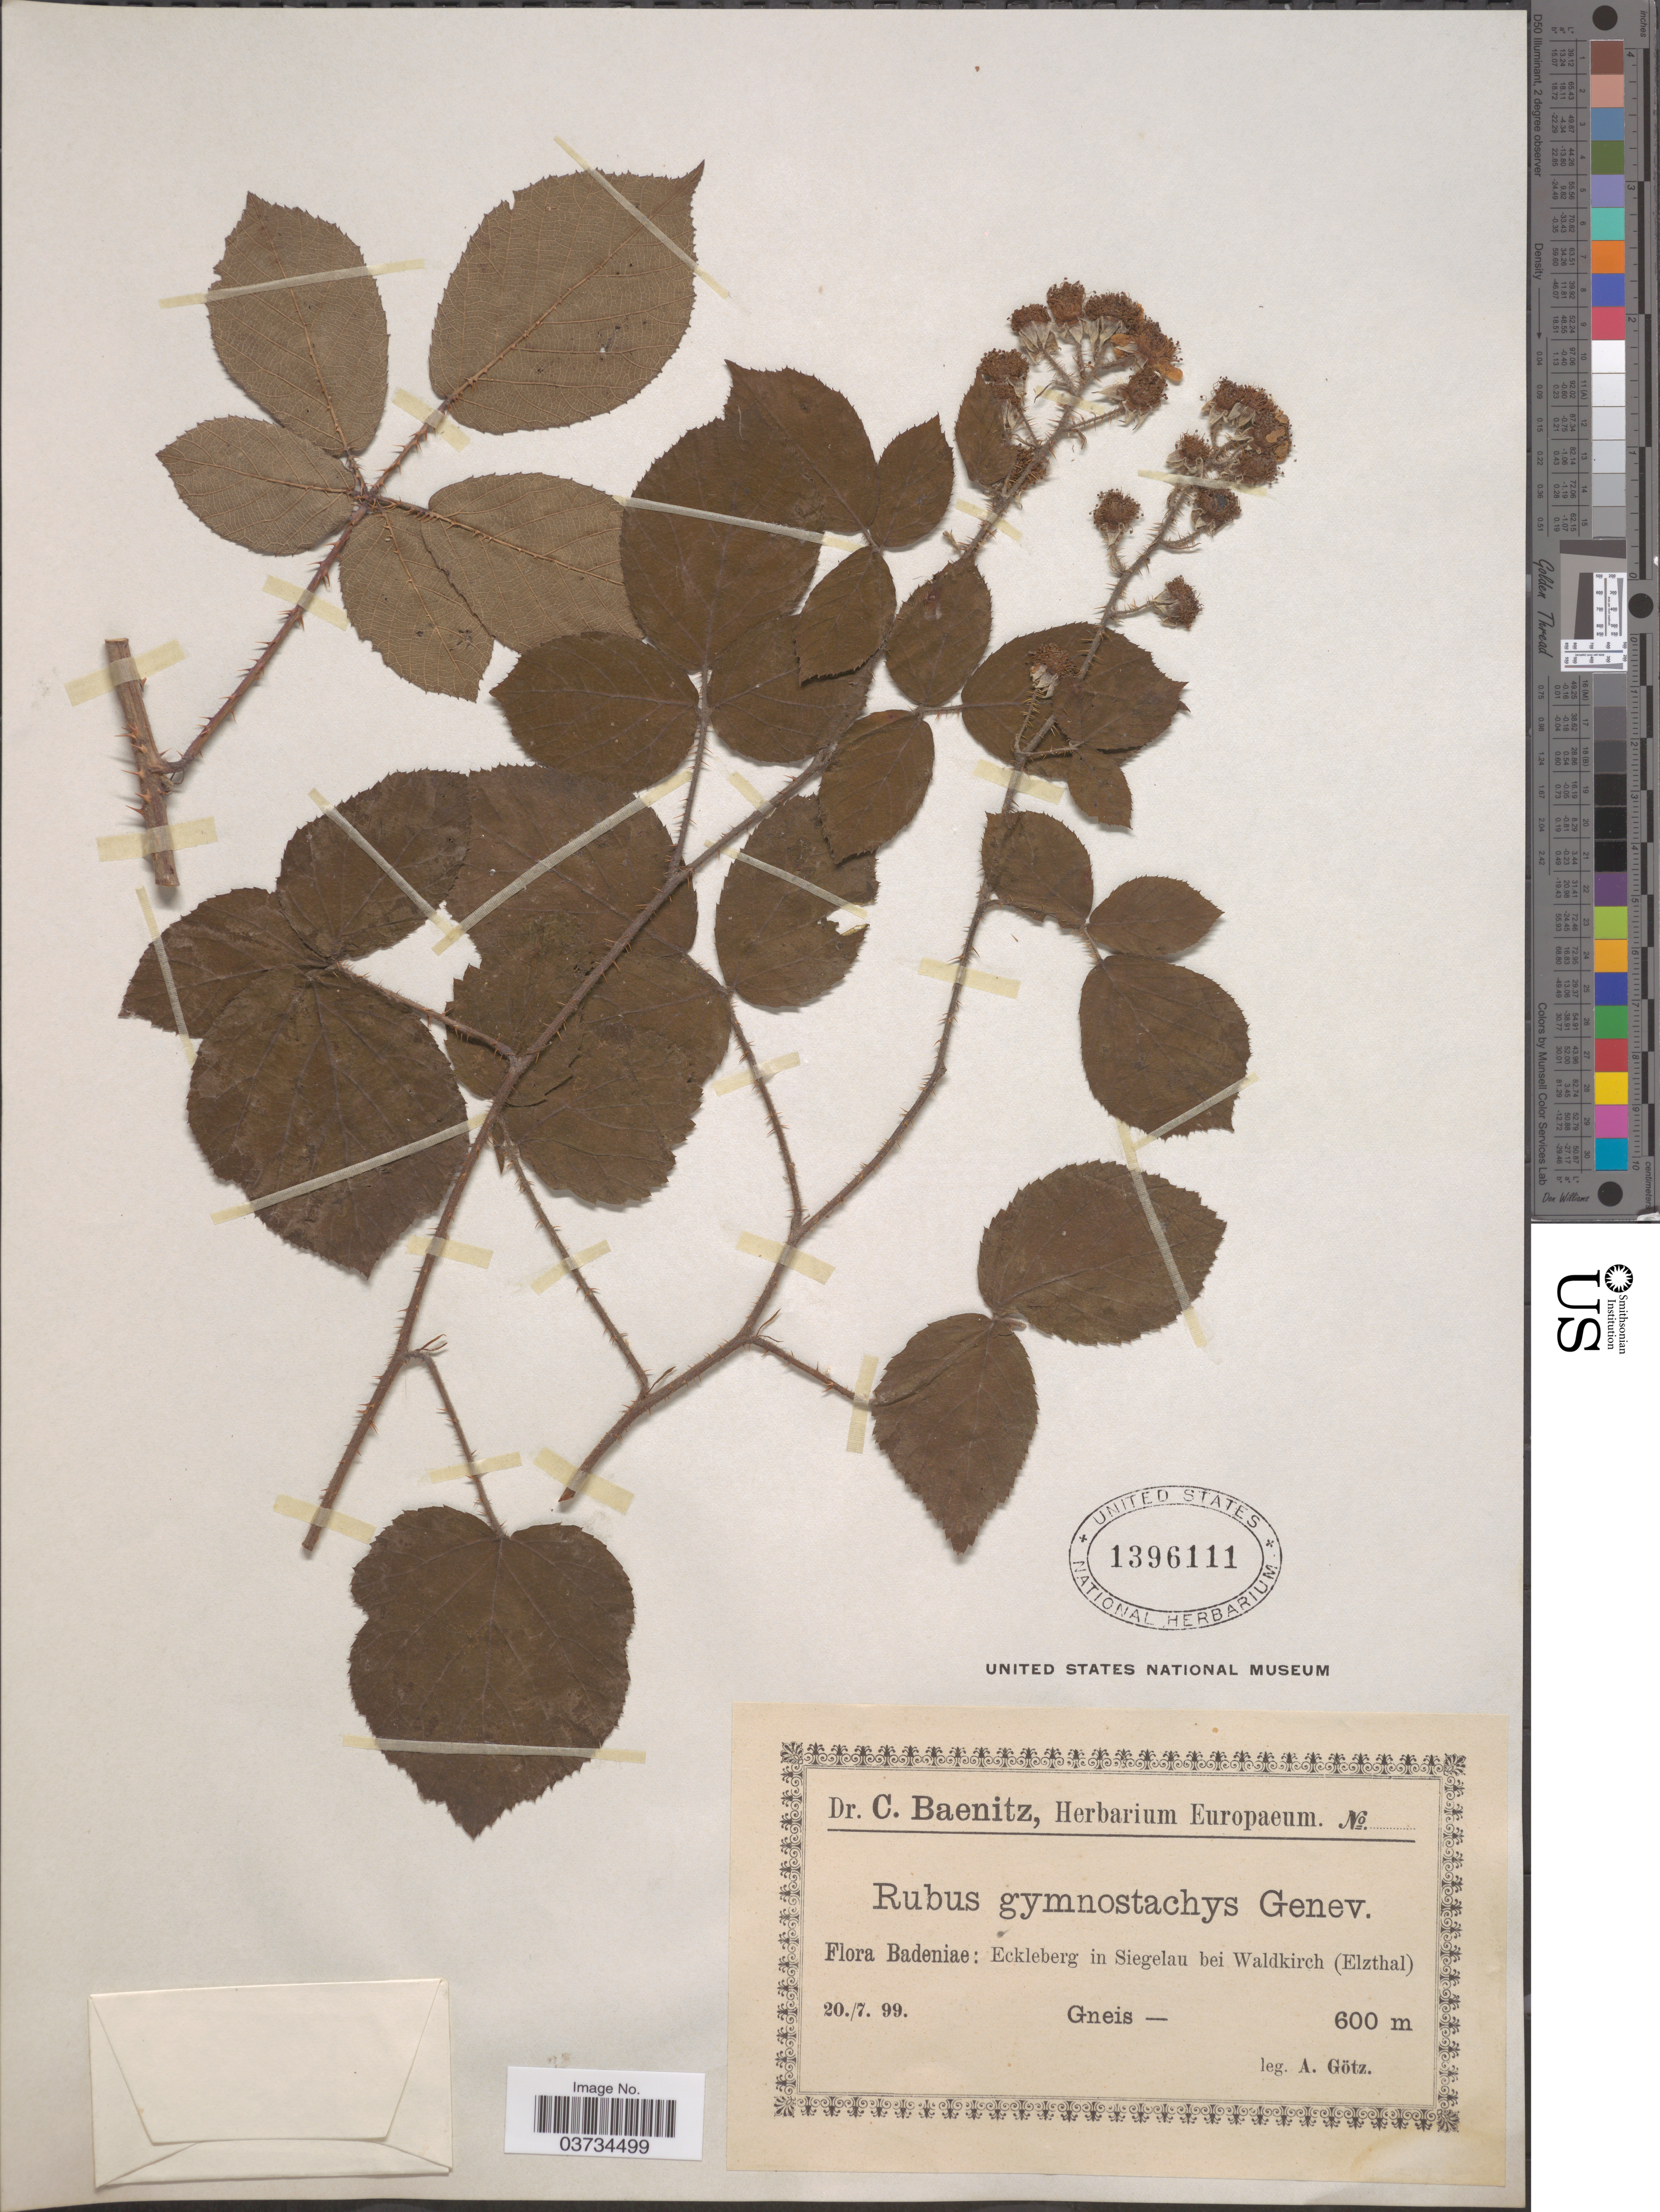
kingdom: Plantae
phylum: Tracheophyta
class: Magnoliopsida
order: Rosales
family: Rosaceae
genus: Rubus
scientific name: Rubus gymnostachys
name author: Genev.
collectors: A. Götz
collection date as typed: Transcribed d/m/y: 20/7/99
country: Germany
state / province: Baden-Württemberg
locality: Badeniae: Eckleberg in Siegelau bei Waldkirch (Elzthal).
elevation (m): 600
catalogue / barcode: US 1396111